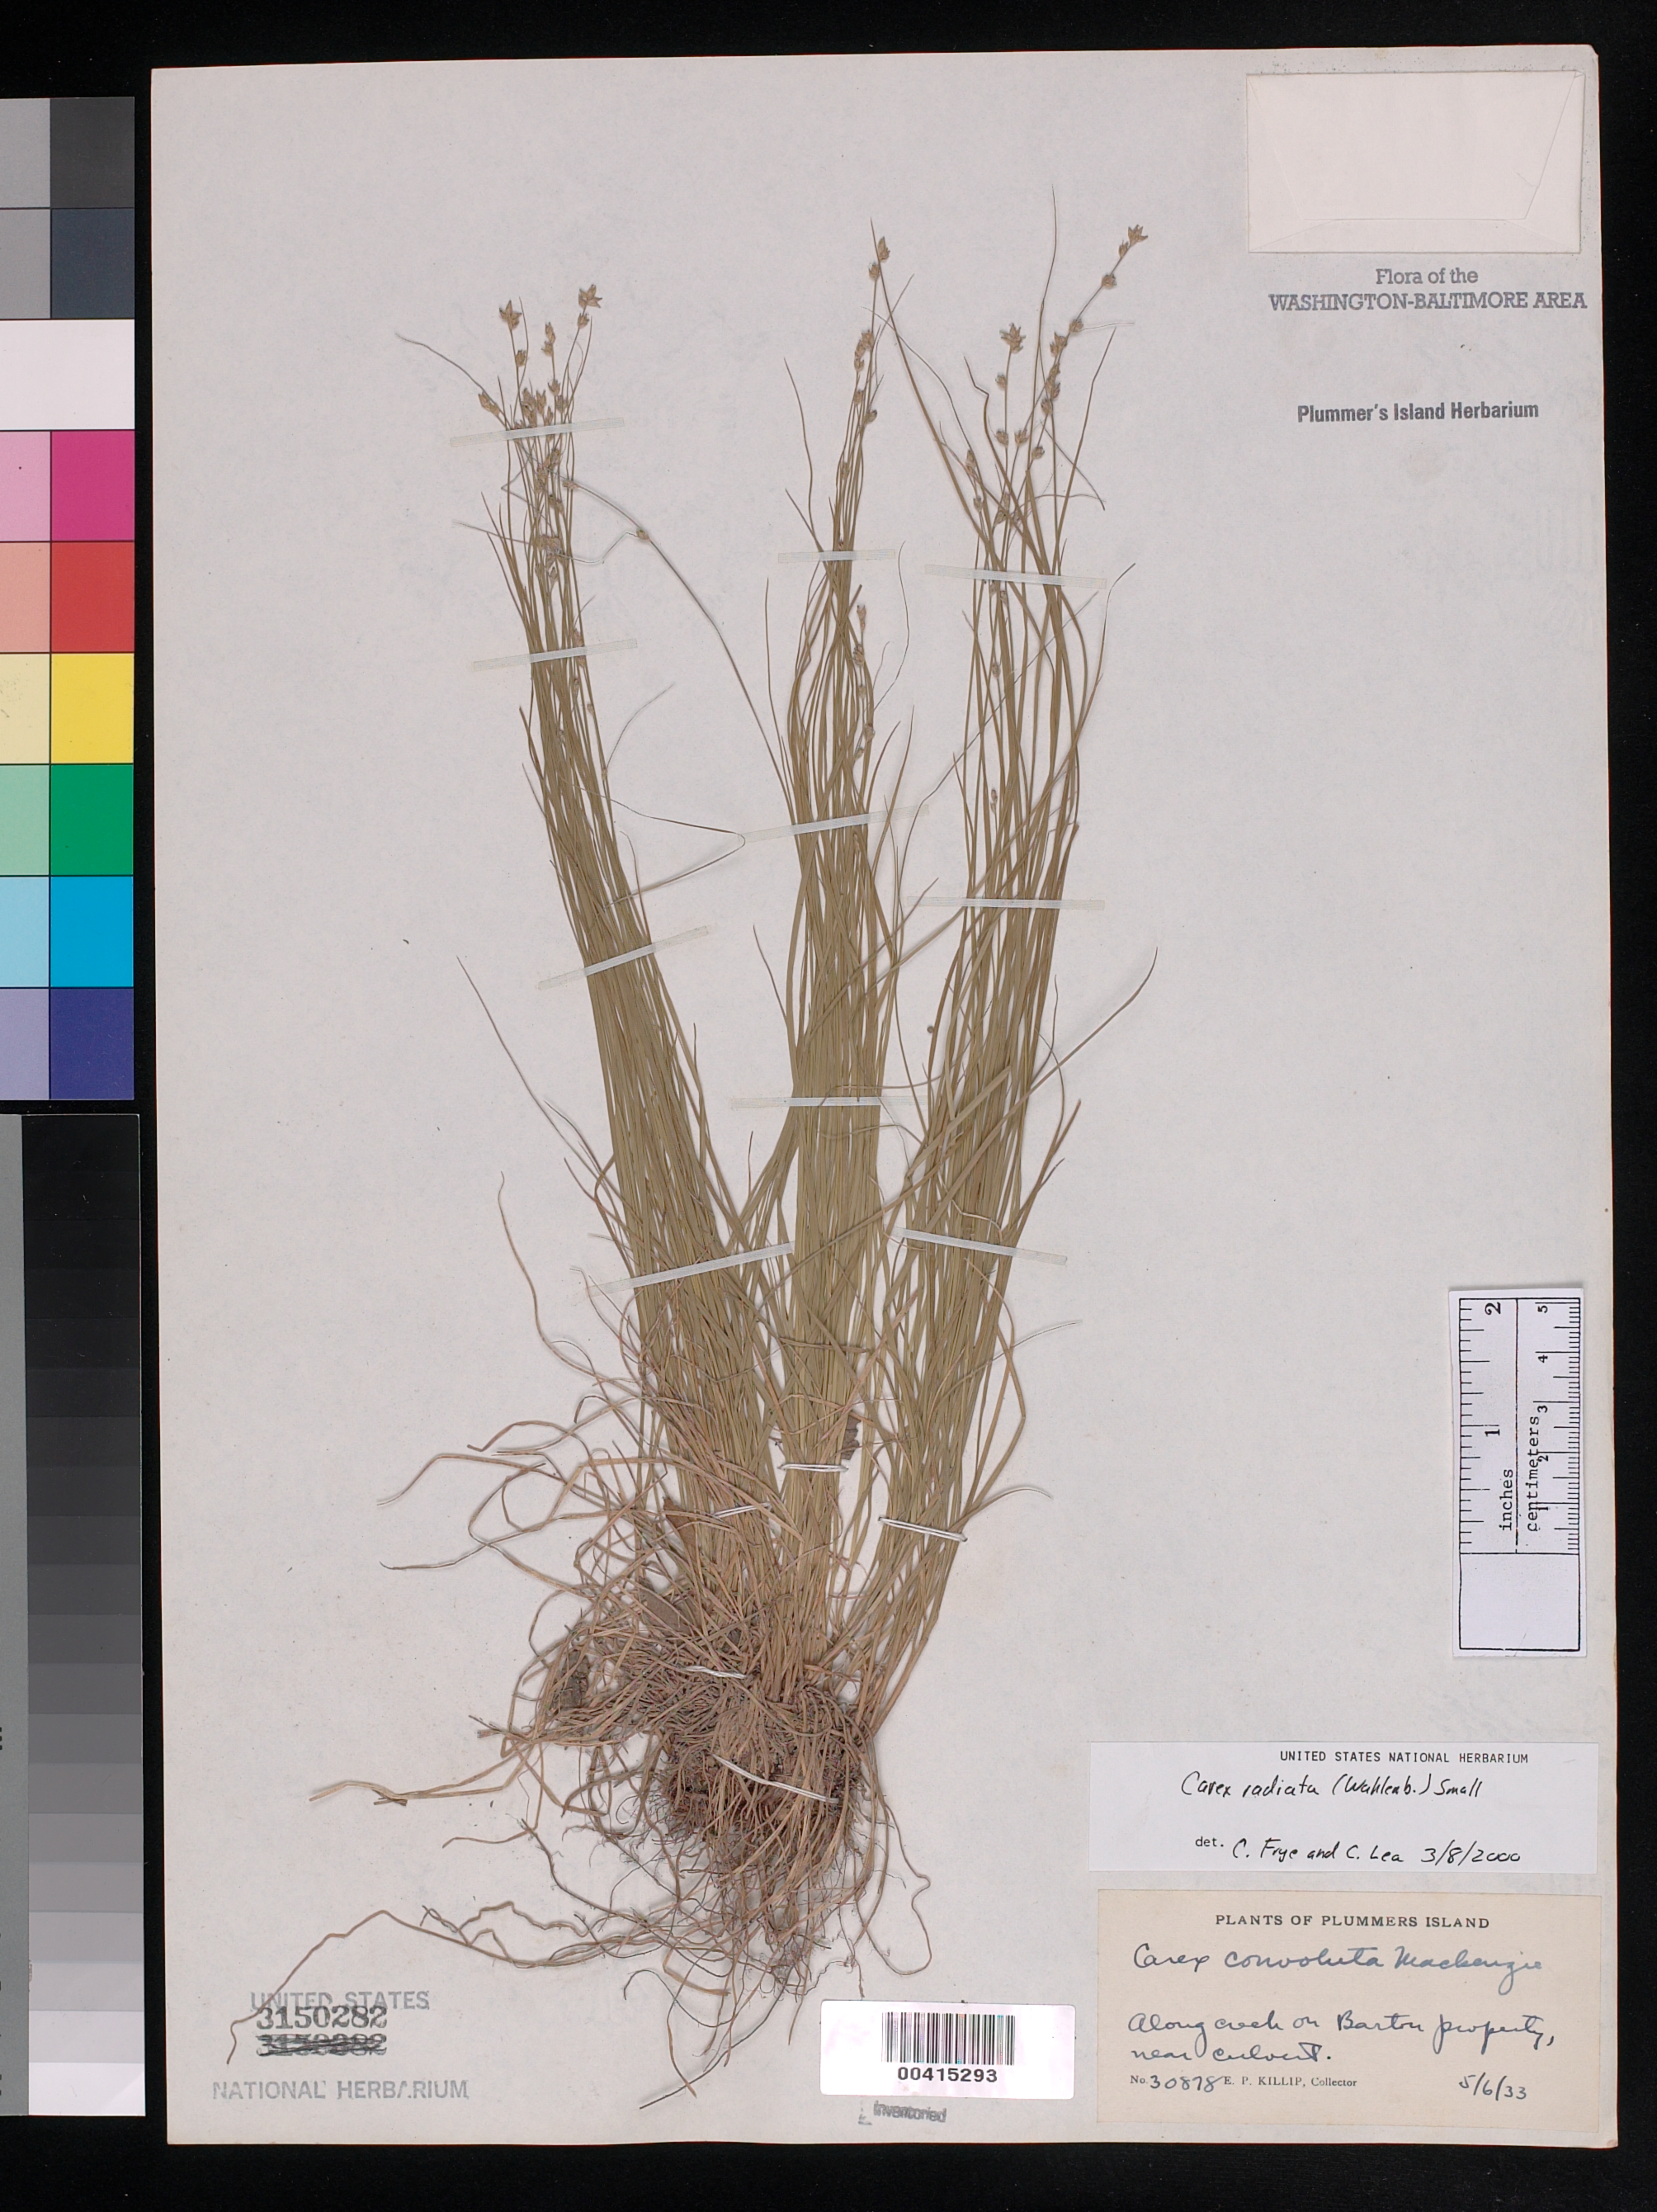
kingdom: Plantae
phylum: Tracheophyta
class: Liliopsida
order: Poales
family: Cyperaceae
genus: Carex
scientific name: Carex radiata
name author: (Wahlenb.) Small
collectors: E. P. Killip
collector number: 30878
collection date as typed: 06 May 1933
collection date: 1933-05-06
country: United States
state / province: Maryland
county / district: Montgomery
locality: Plummer's Island; along Creek on Barton property near Culvert Plummers Island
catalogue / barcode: US 3150282